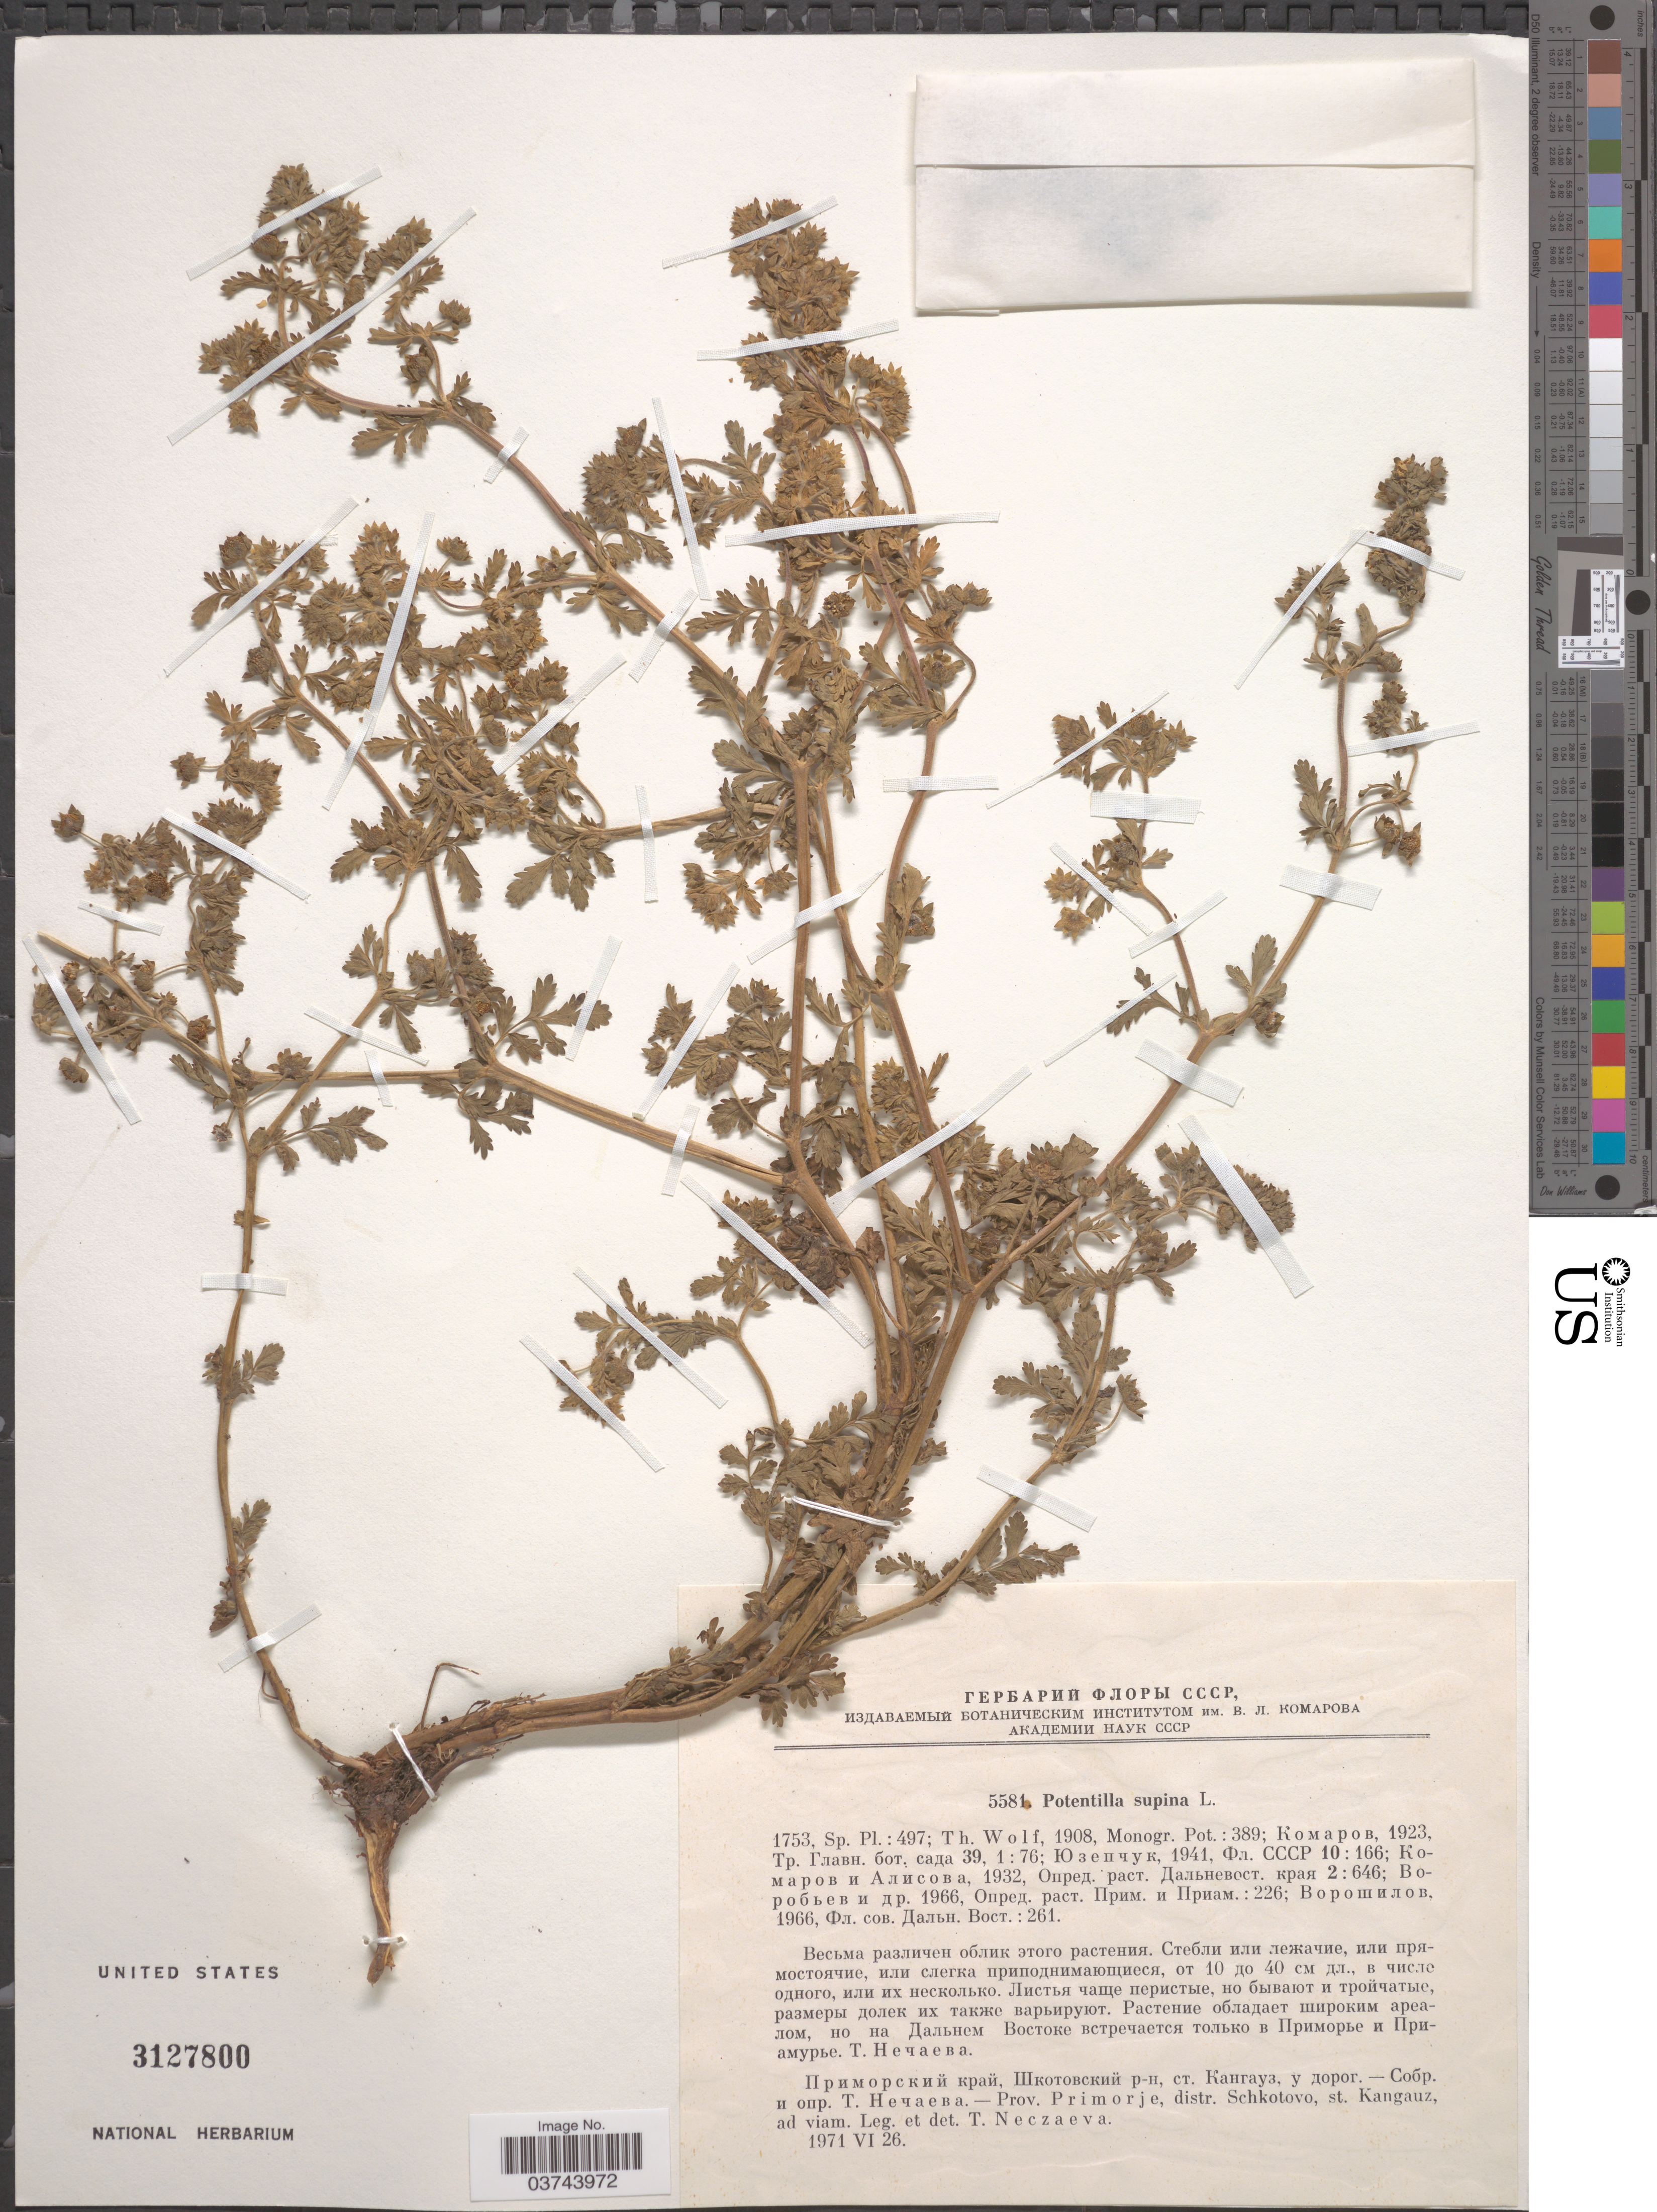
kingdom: Plantae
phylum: Tracheophyta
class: Magnoliopsida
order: Rosales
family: Rosaceae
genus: Potentilla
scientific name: Potentilla supina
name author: L.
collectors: T. Neczaeva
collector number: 5581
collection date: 1971-06-26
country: Russian Federation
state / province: Primorsky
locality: Prov. Primorje, distr. Schkotovo, st. Kangauz.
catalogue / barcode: US 3127800